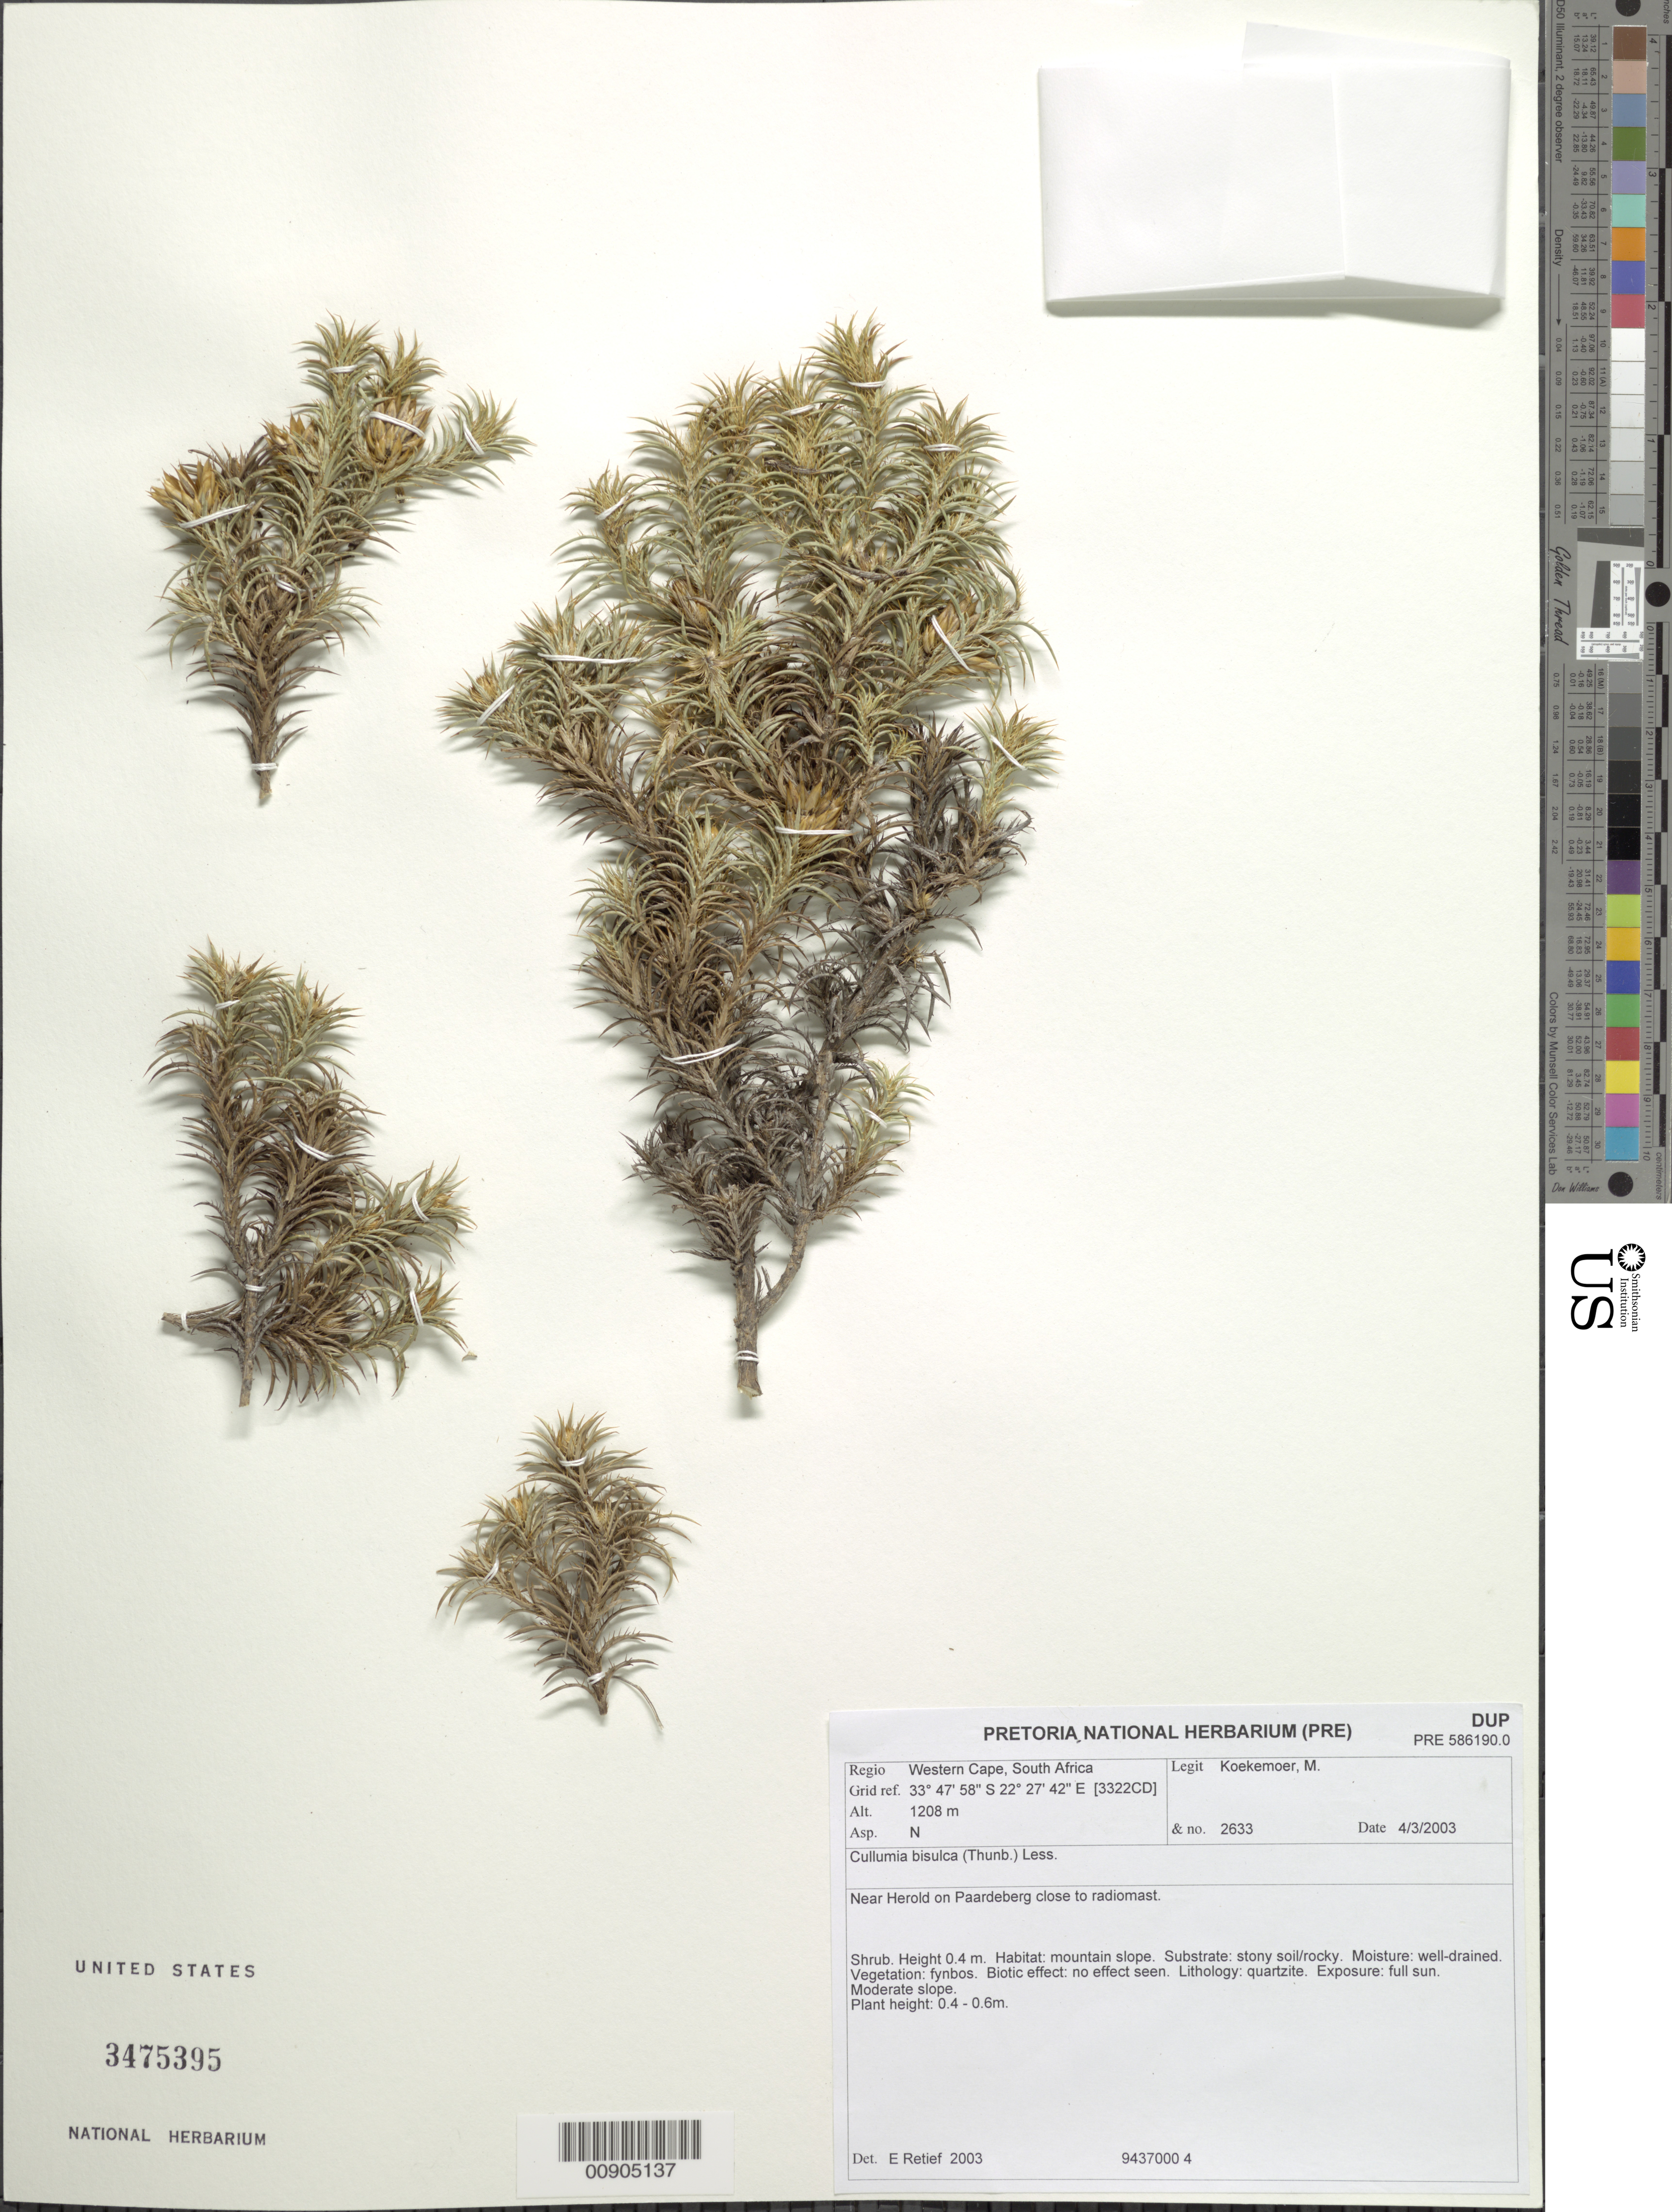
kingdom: Plantae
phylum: Tracheophyta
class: Magnoliopsida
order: Asterales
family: Asteraceae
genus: Cullumia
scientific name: Cullumia bisulca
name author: (Thunb.) Less.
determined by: Retief, E.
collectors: M. Koekemoer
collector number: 2633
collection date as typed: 4 March 2003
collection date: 2003-03-04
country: South Africa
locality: Western Cape, near Herold, on Paardeberg, close to radiomast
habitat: Mountain slope, stony soil/rocky, well-drained, fynbos, quartzite, moderate slope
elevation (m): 1208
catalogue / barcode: US 3475395